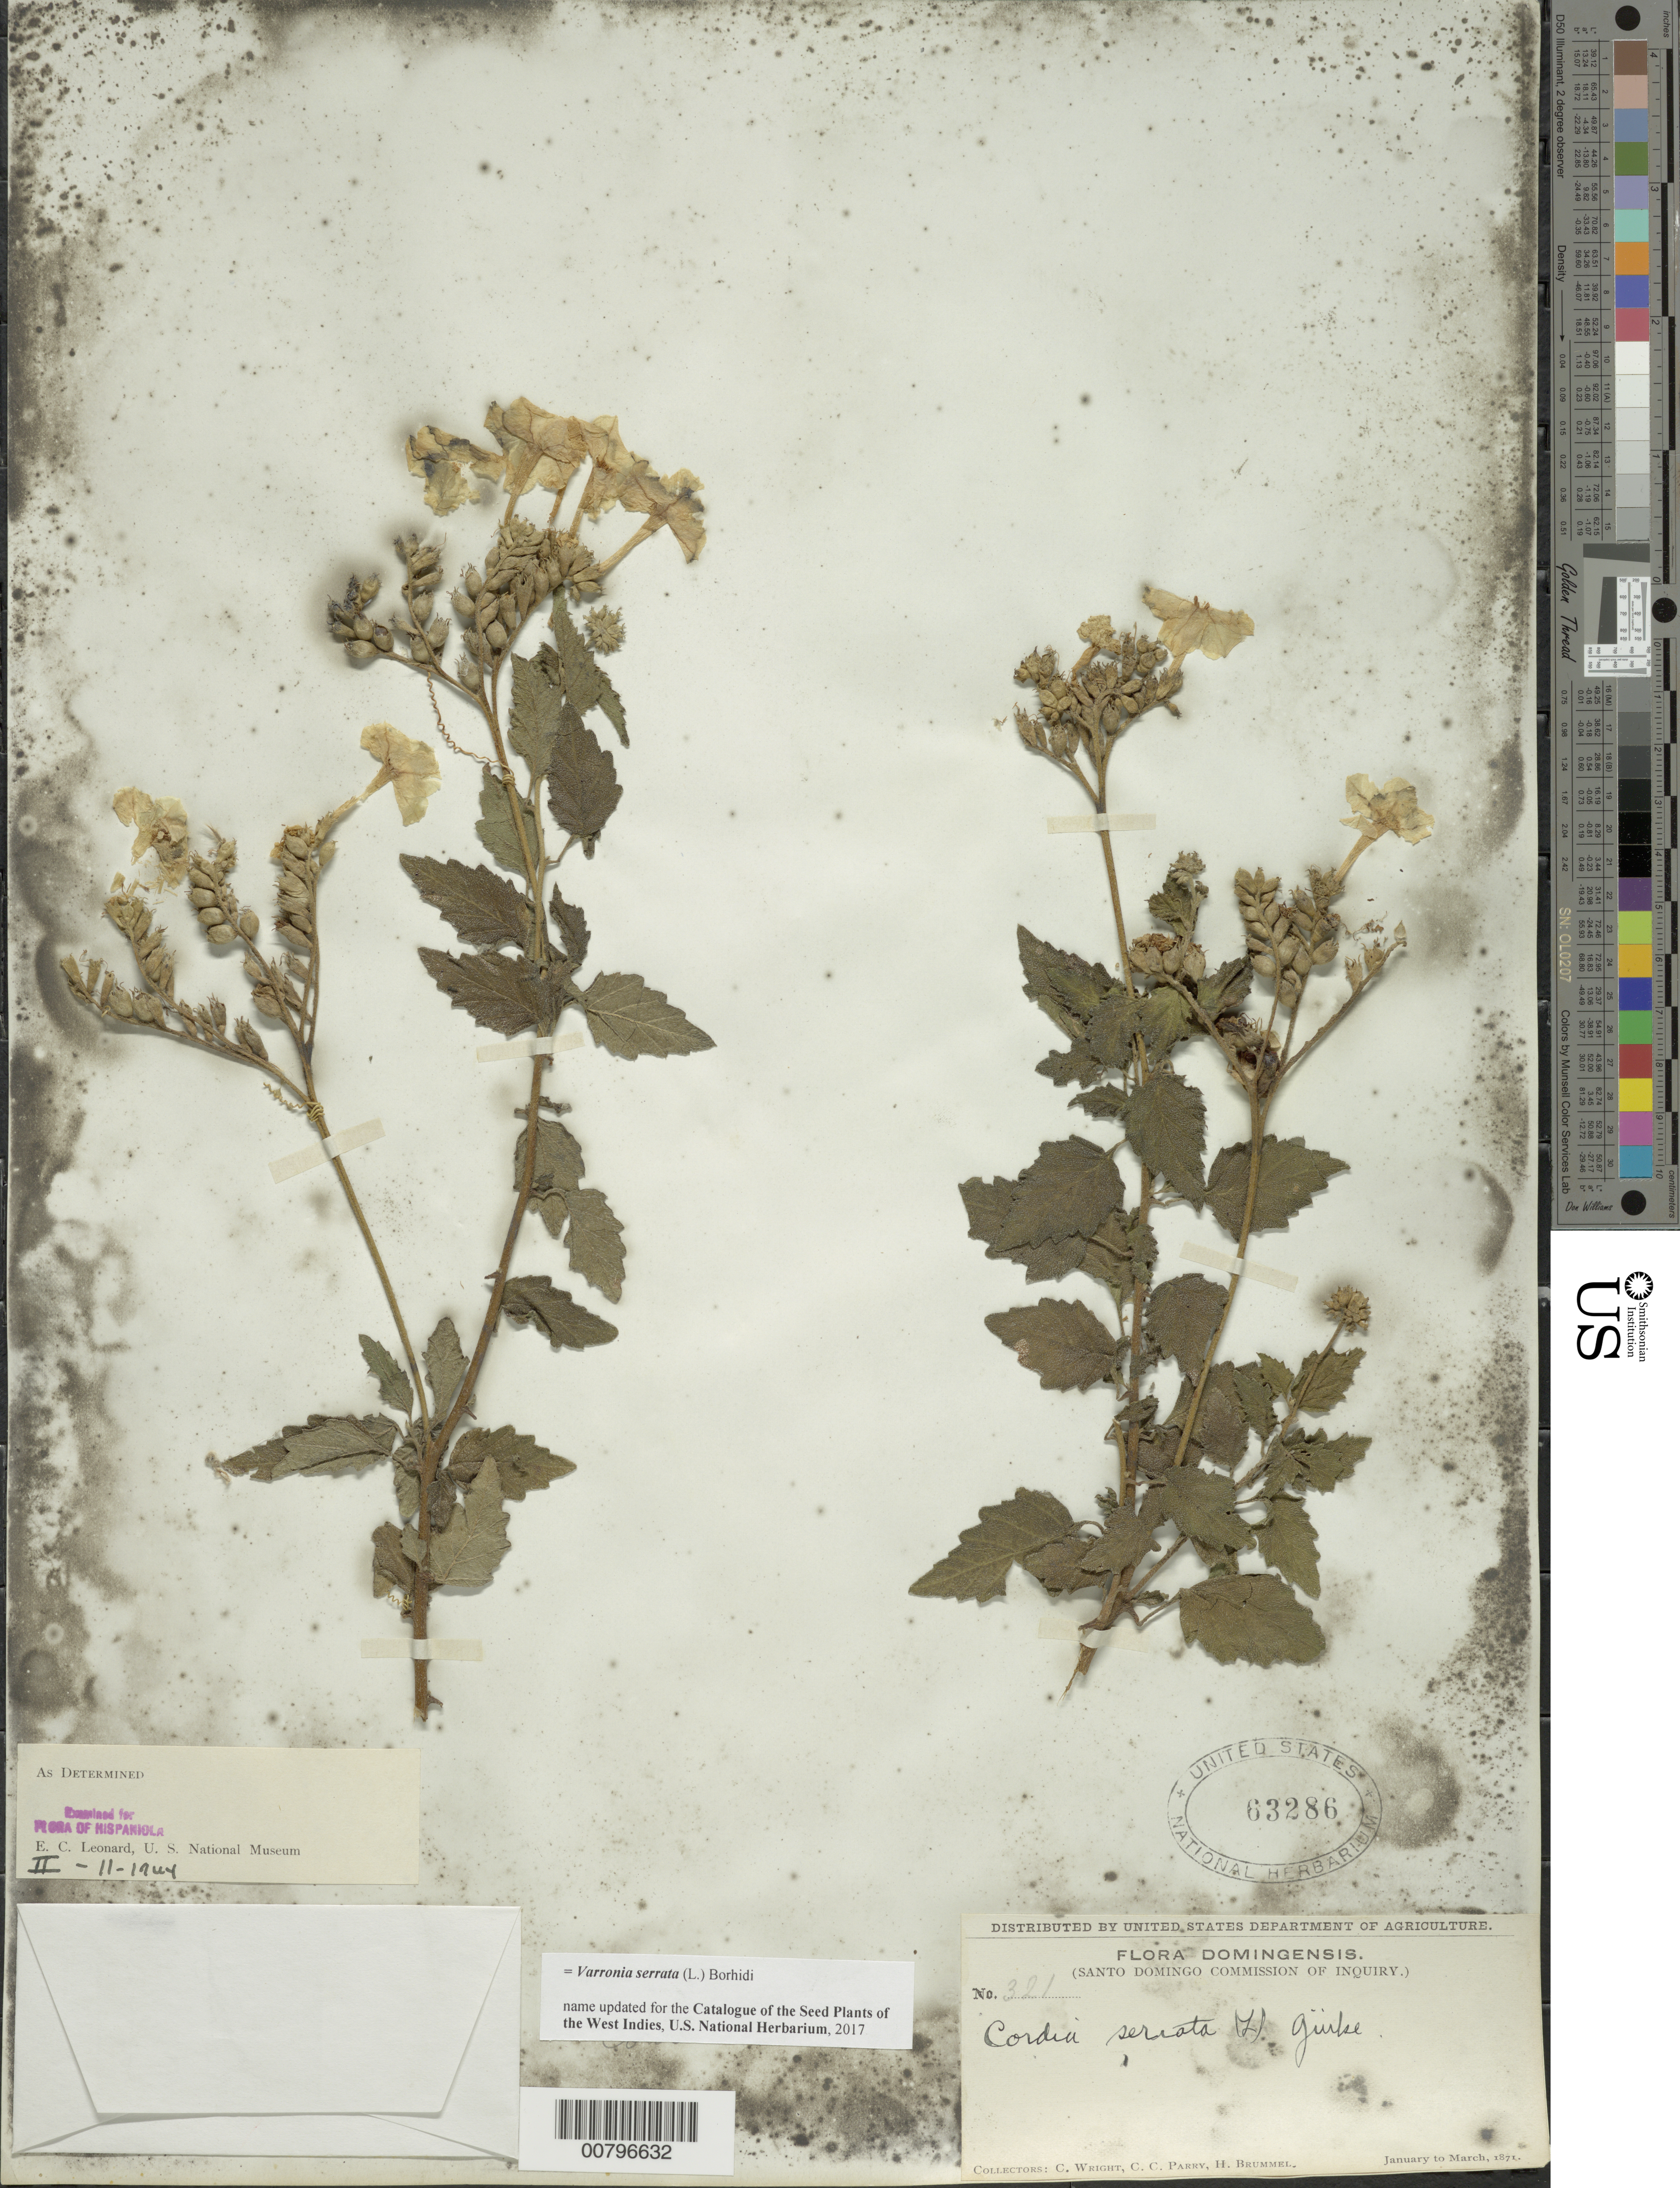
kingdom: Plantae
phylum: Tracheophyta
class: Magnoliopsida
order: Boraginales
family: Cordiaceae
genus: Varronia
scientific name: Varronia serrata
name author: (L.) Borhidi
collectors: C. Wright, C. C. Parry & H. Brummel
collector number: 321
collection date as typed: Jan 1871 to -- Mar 1871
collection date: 1871-01/1871-03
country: Dominican Republic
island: Hispaniola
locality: Santo Domingo Commission of Inquiry.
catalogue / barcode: US 63286